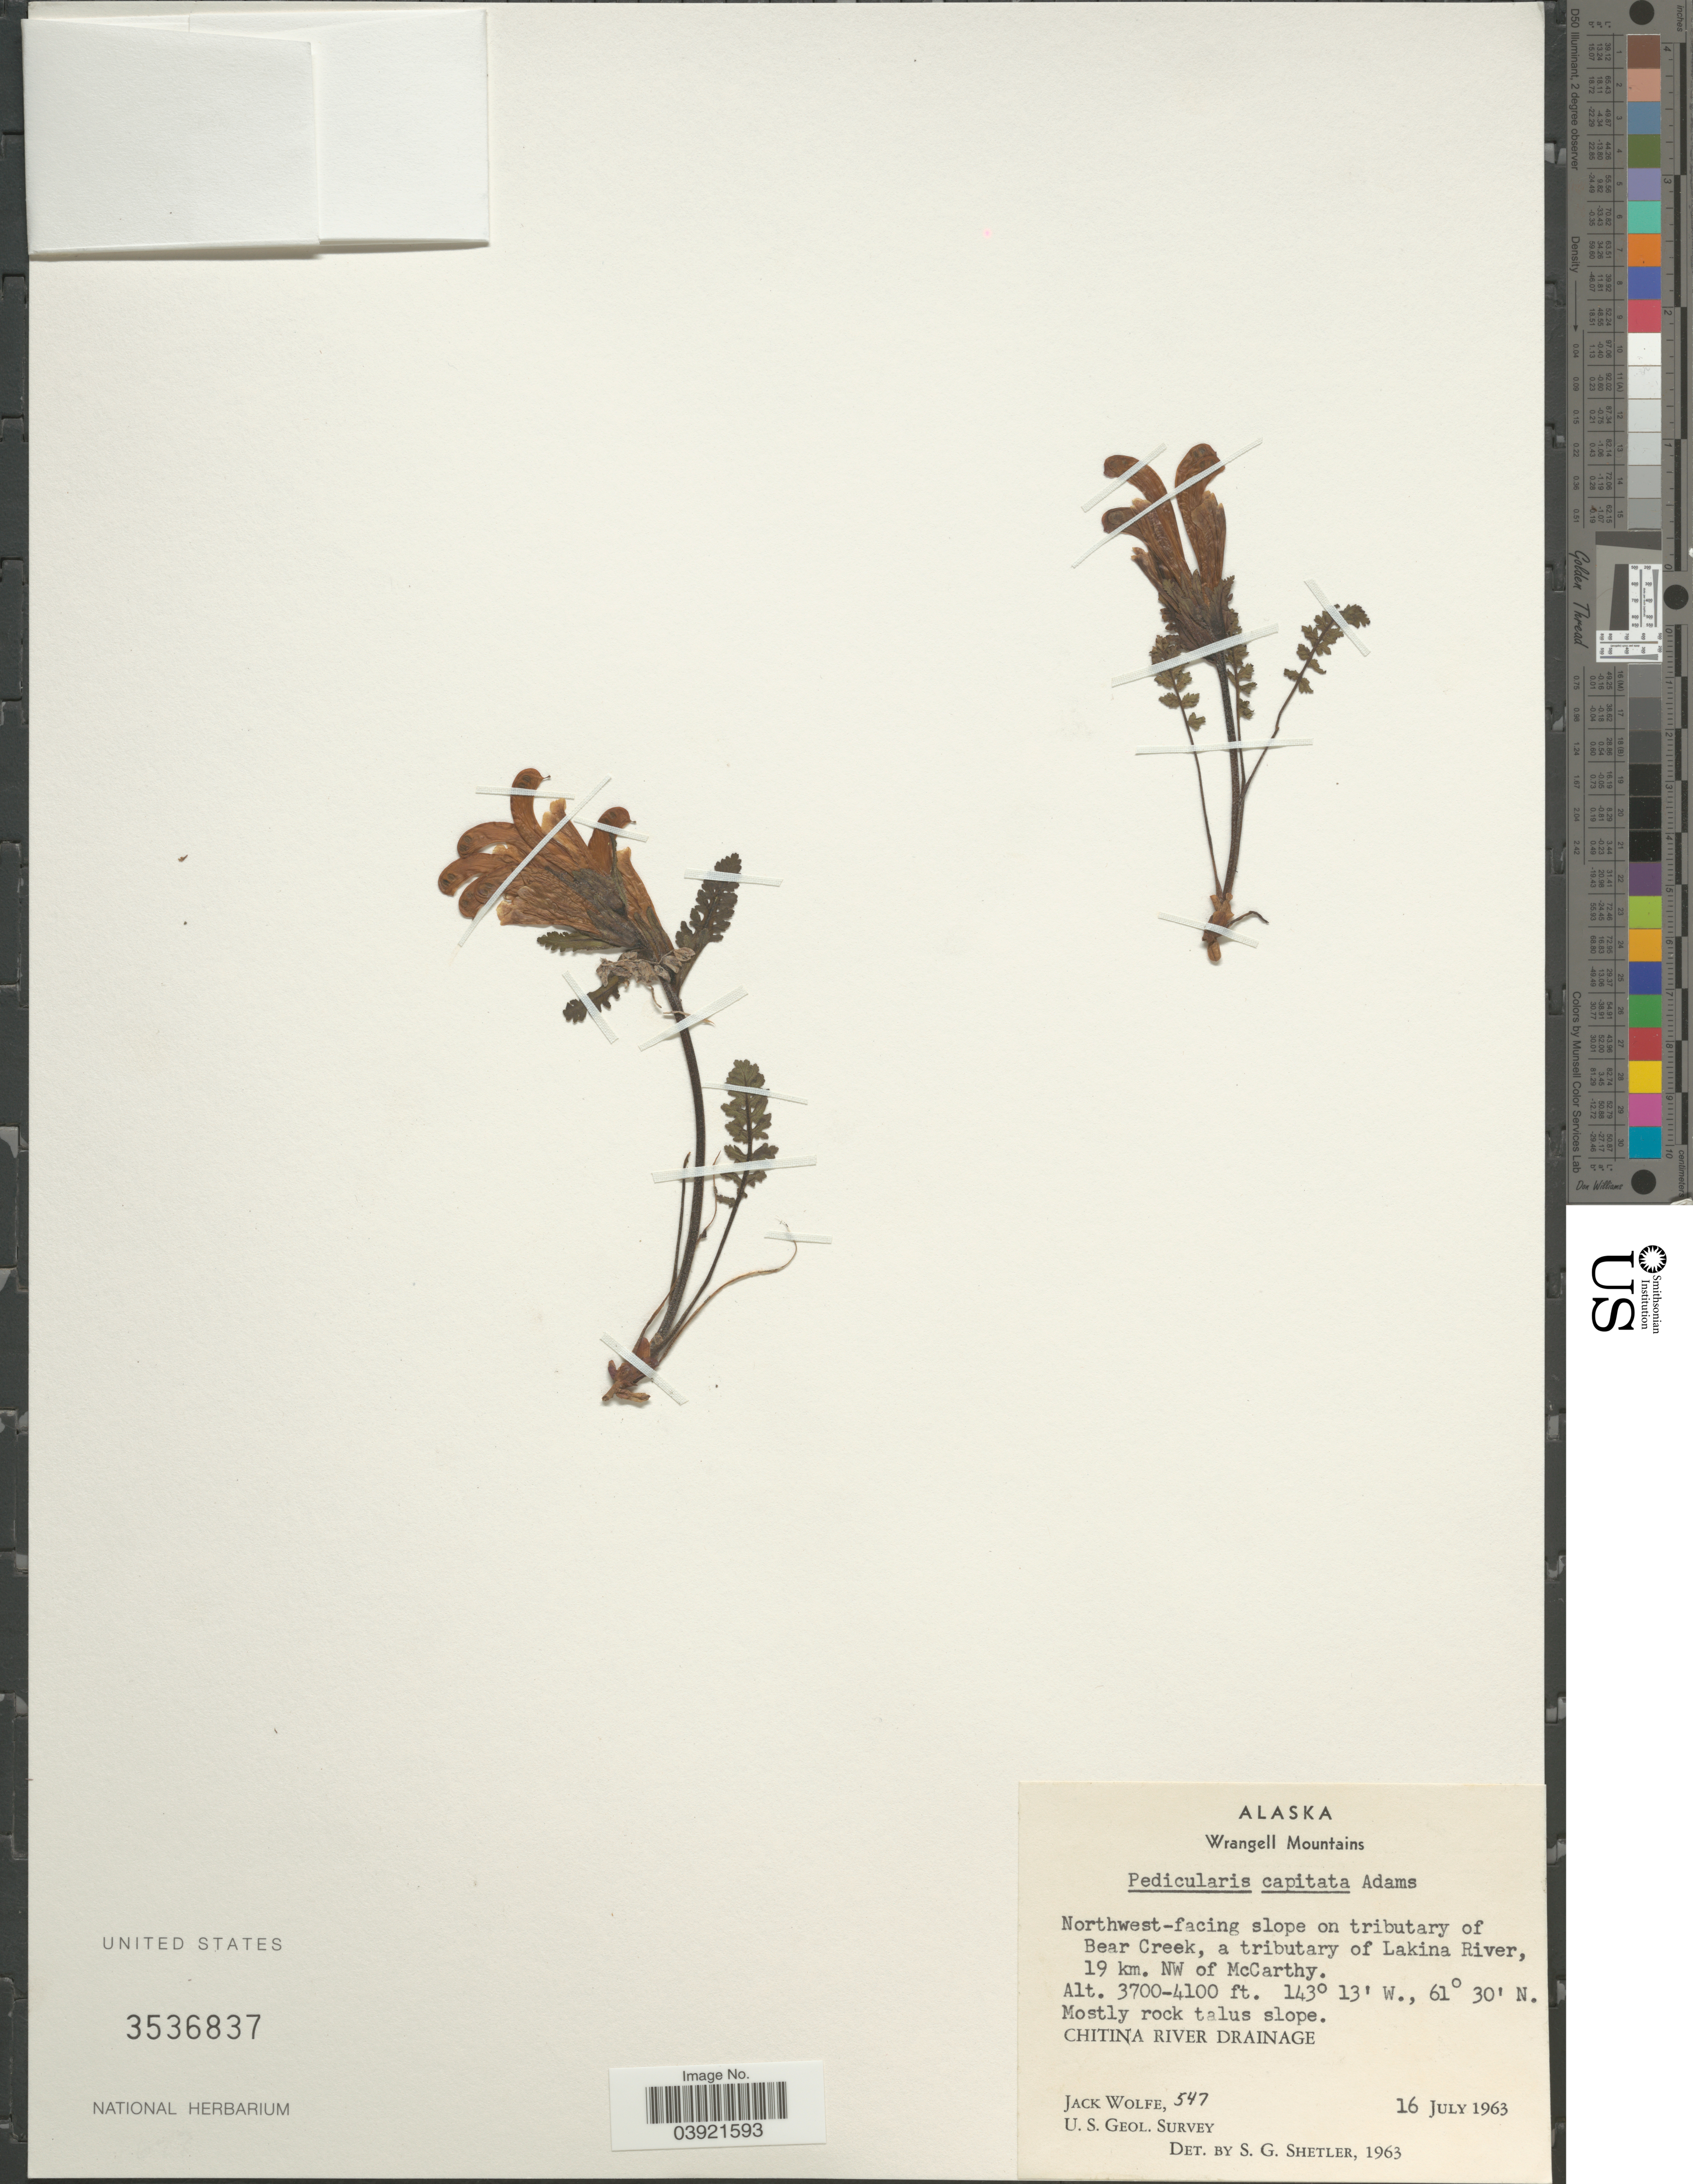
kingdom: Plantae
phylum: Tracheophyta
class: Magnoliopsida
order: Lamiales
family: Orobanchaceae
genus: Pedicularis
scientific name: Pedicularis capitata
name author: Adams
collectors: J. Wolfe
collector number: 547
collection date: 1963-07-16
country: United States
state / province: Alaska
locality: Wrangell Mountains. Northwest-facing slope on tributary of Bear Creek, a tributary of Lakina River, 19 km. NW of McCarthy. Chitina River Drainage.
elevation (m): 1128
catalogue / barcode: US 3536837